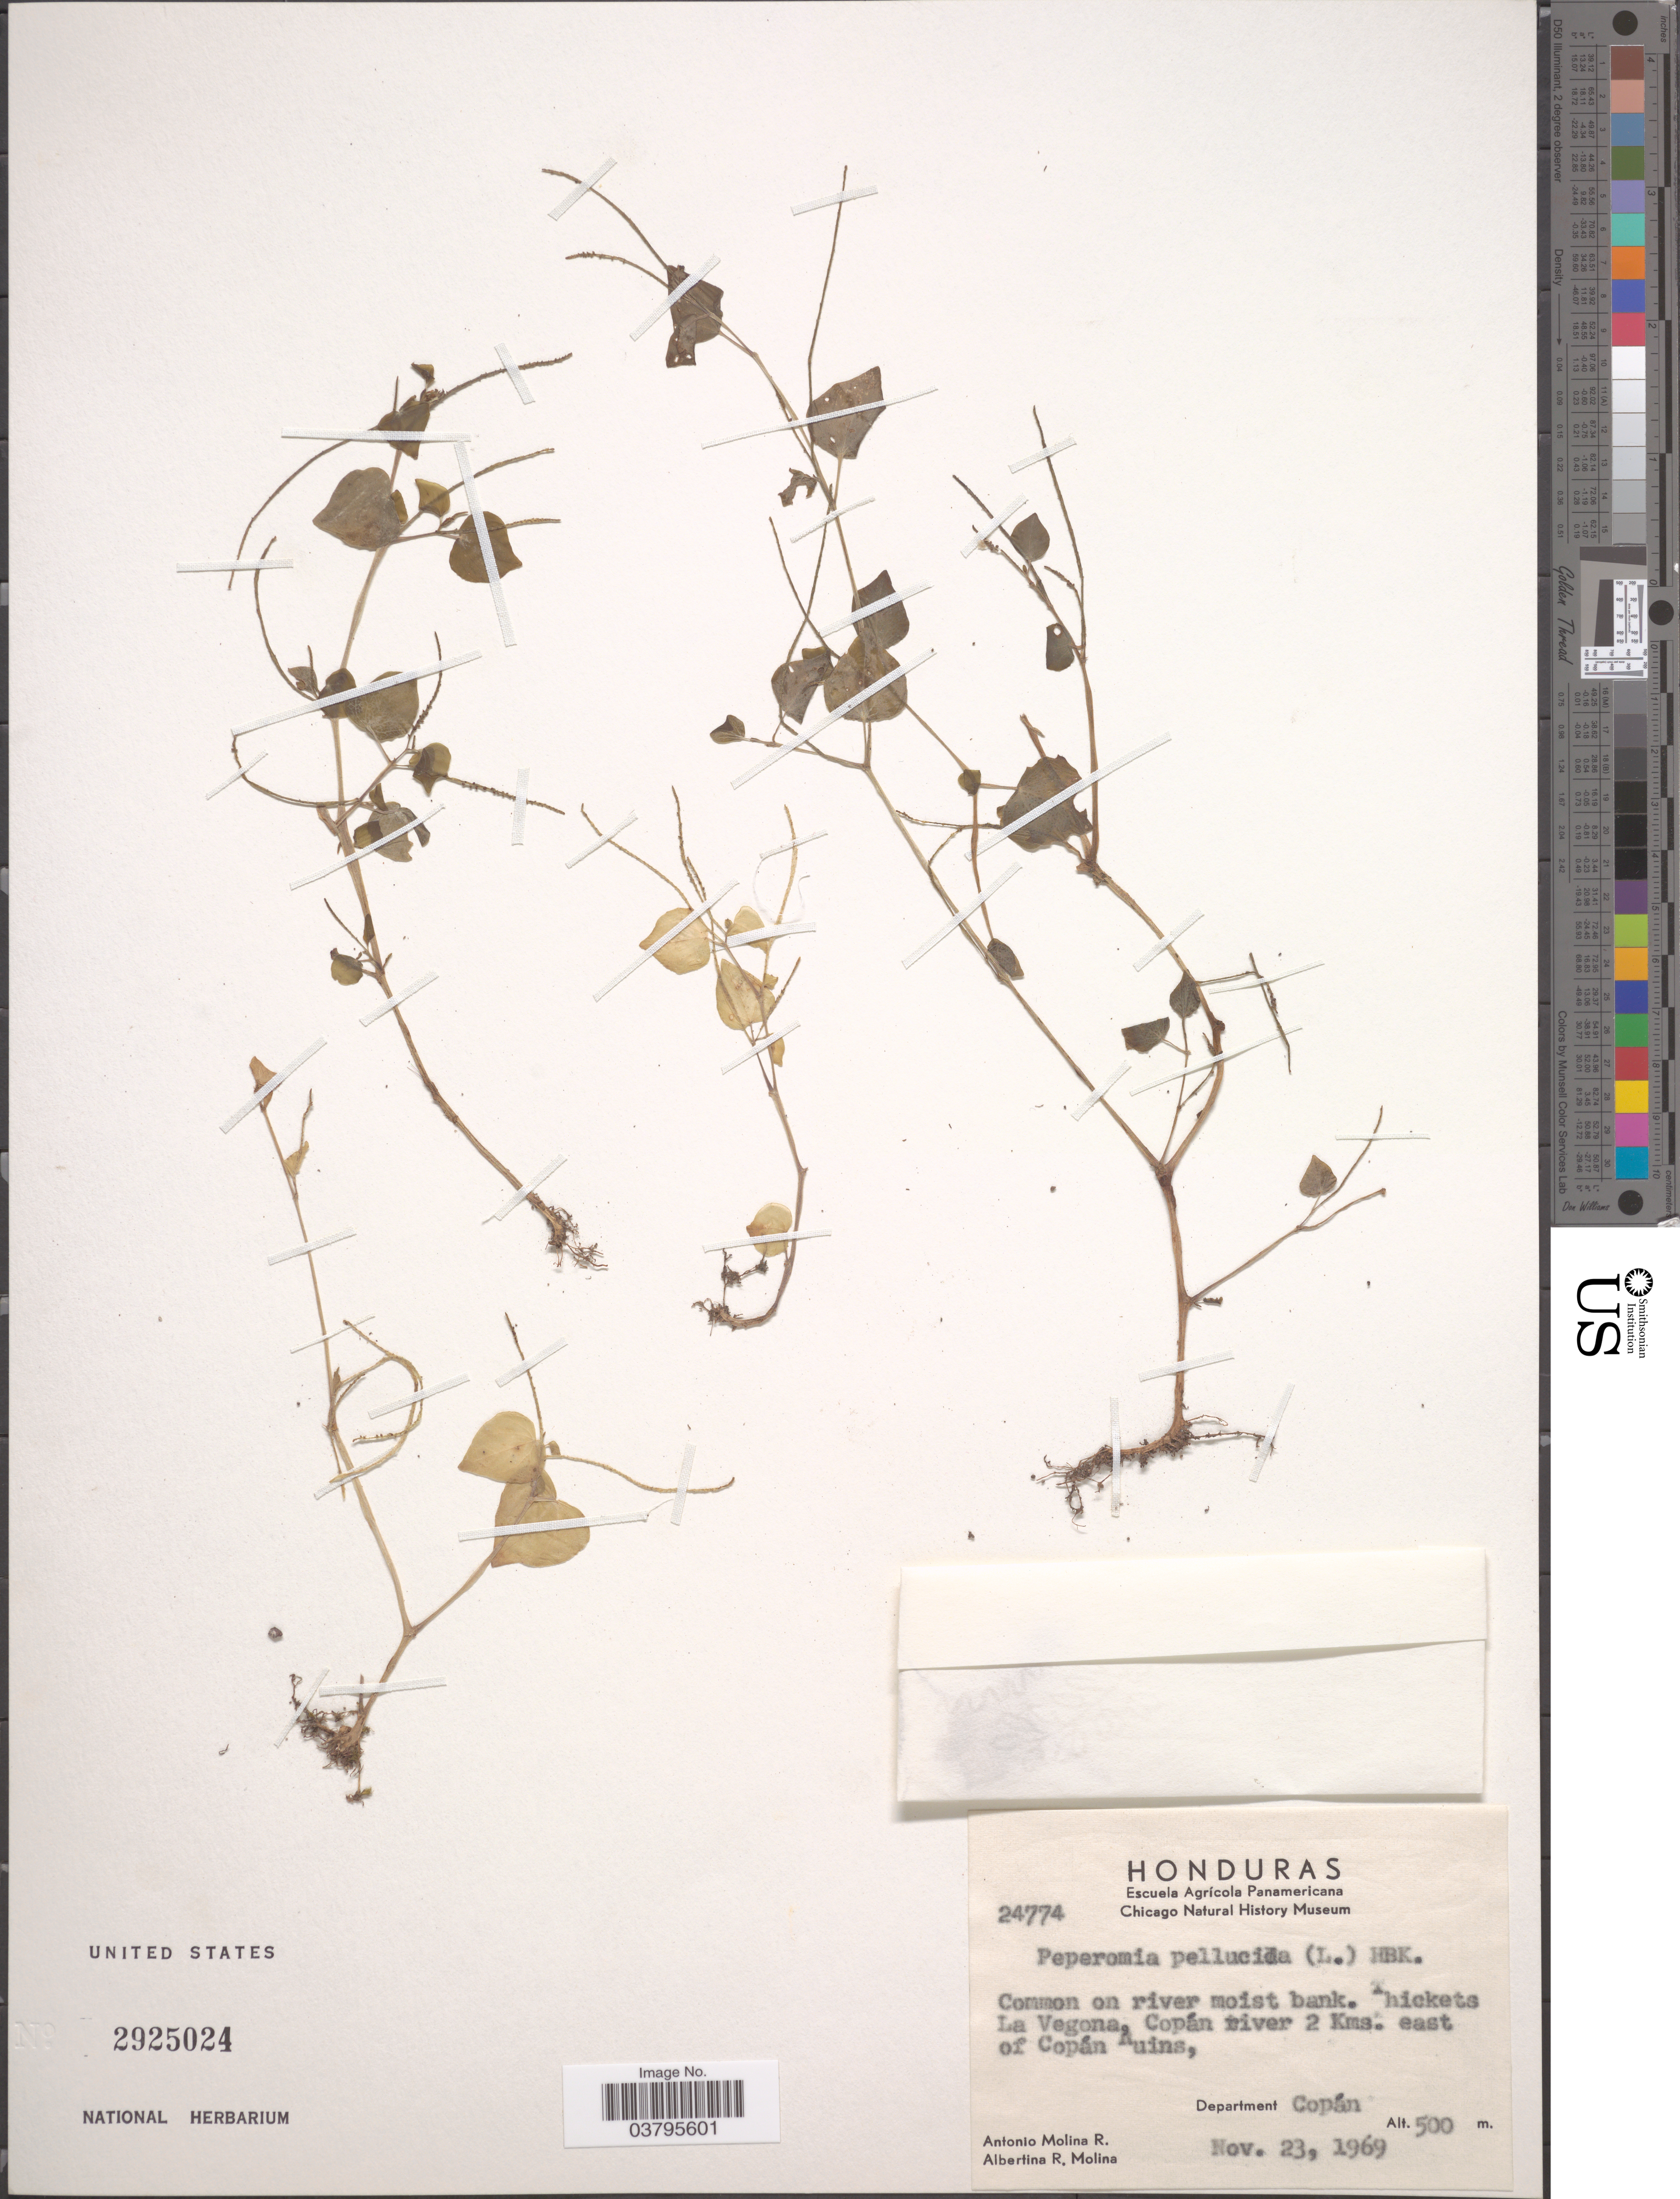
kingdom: Plantae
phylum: Tracheophyta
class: Magnoliopsida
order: Piperales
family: Piperaceae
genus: Peperomia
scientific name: Peperomia pellucida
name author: (L.) Kunth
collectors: A. Molina R. & A. R. Molina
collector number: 24774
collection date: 1969-11-23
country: Honduras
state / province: Copan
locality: Thickets La Vegona, Copán river 2 Kms. east of Copán Ruins, Department Copán.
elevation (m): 500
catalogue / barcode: US 2925024